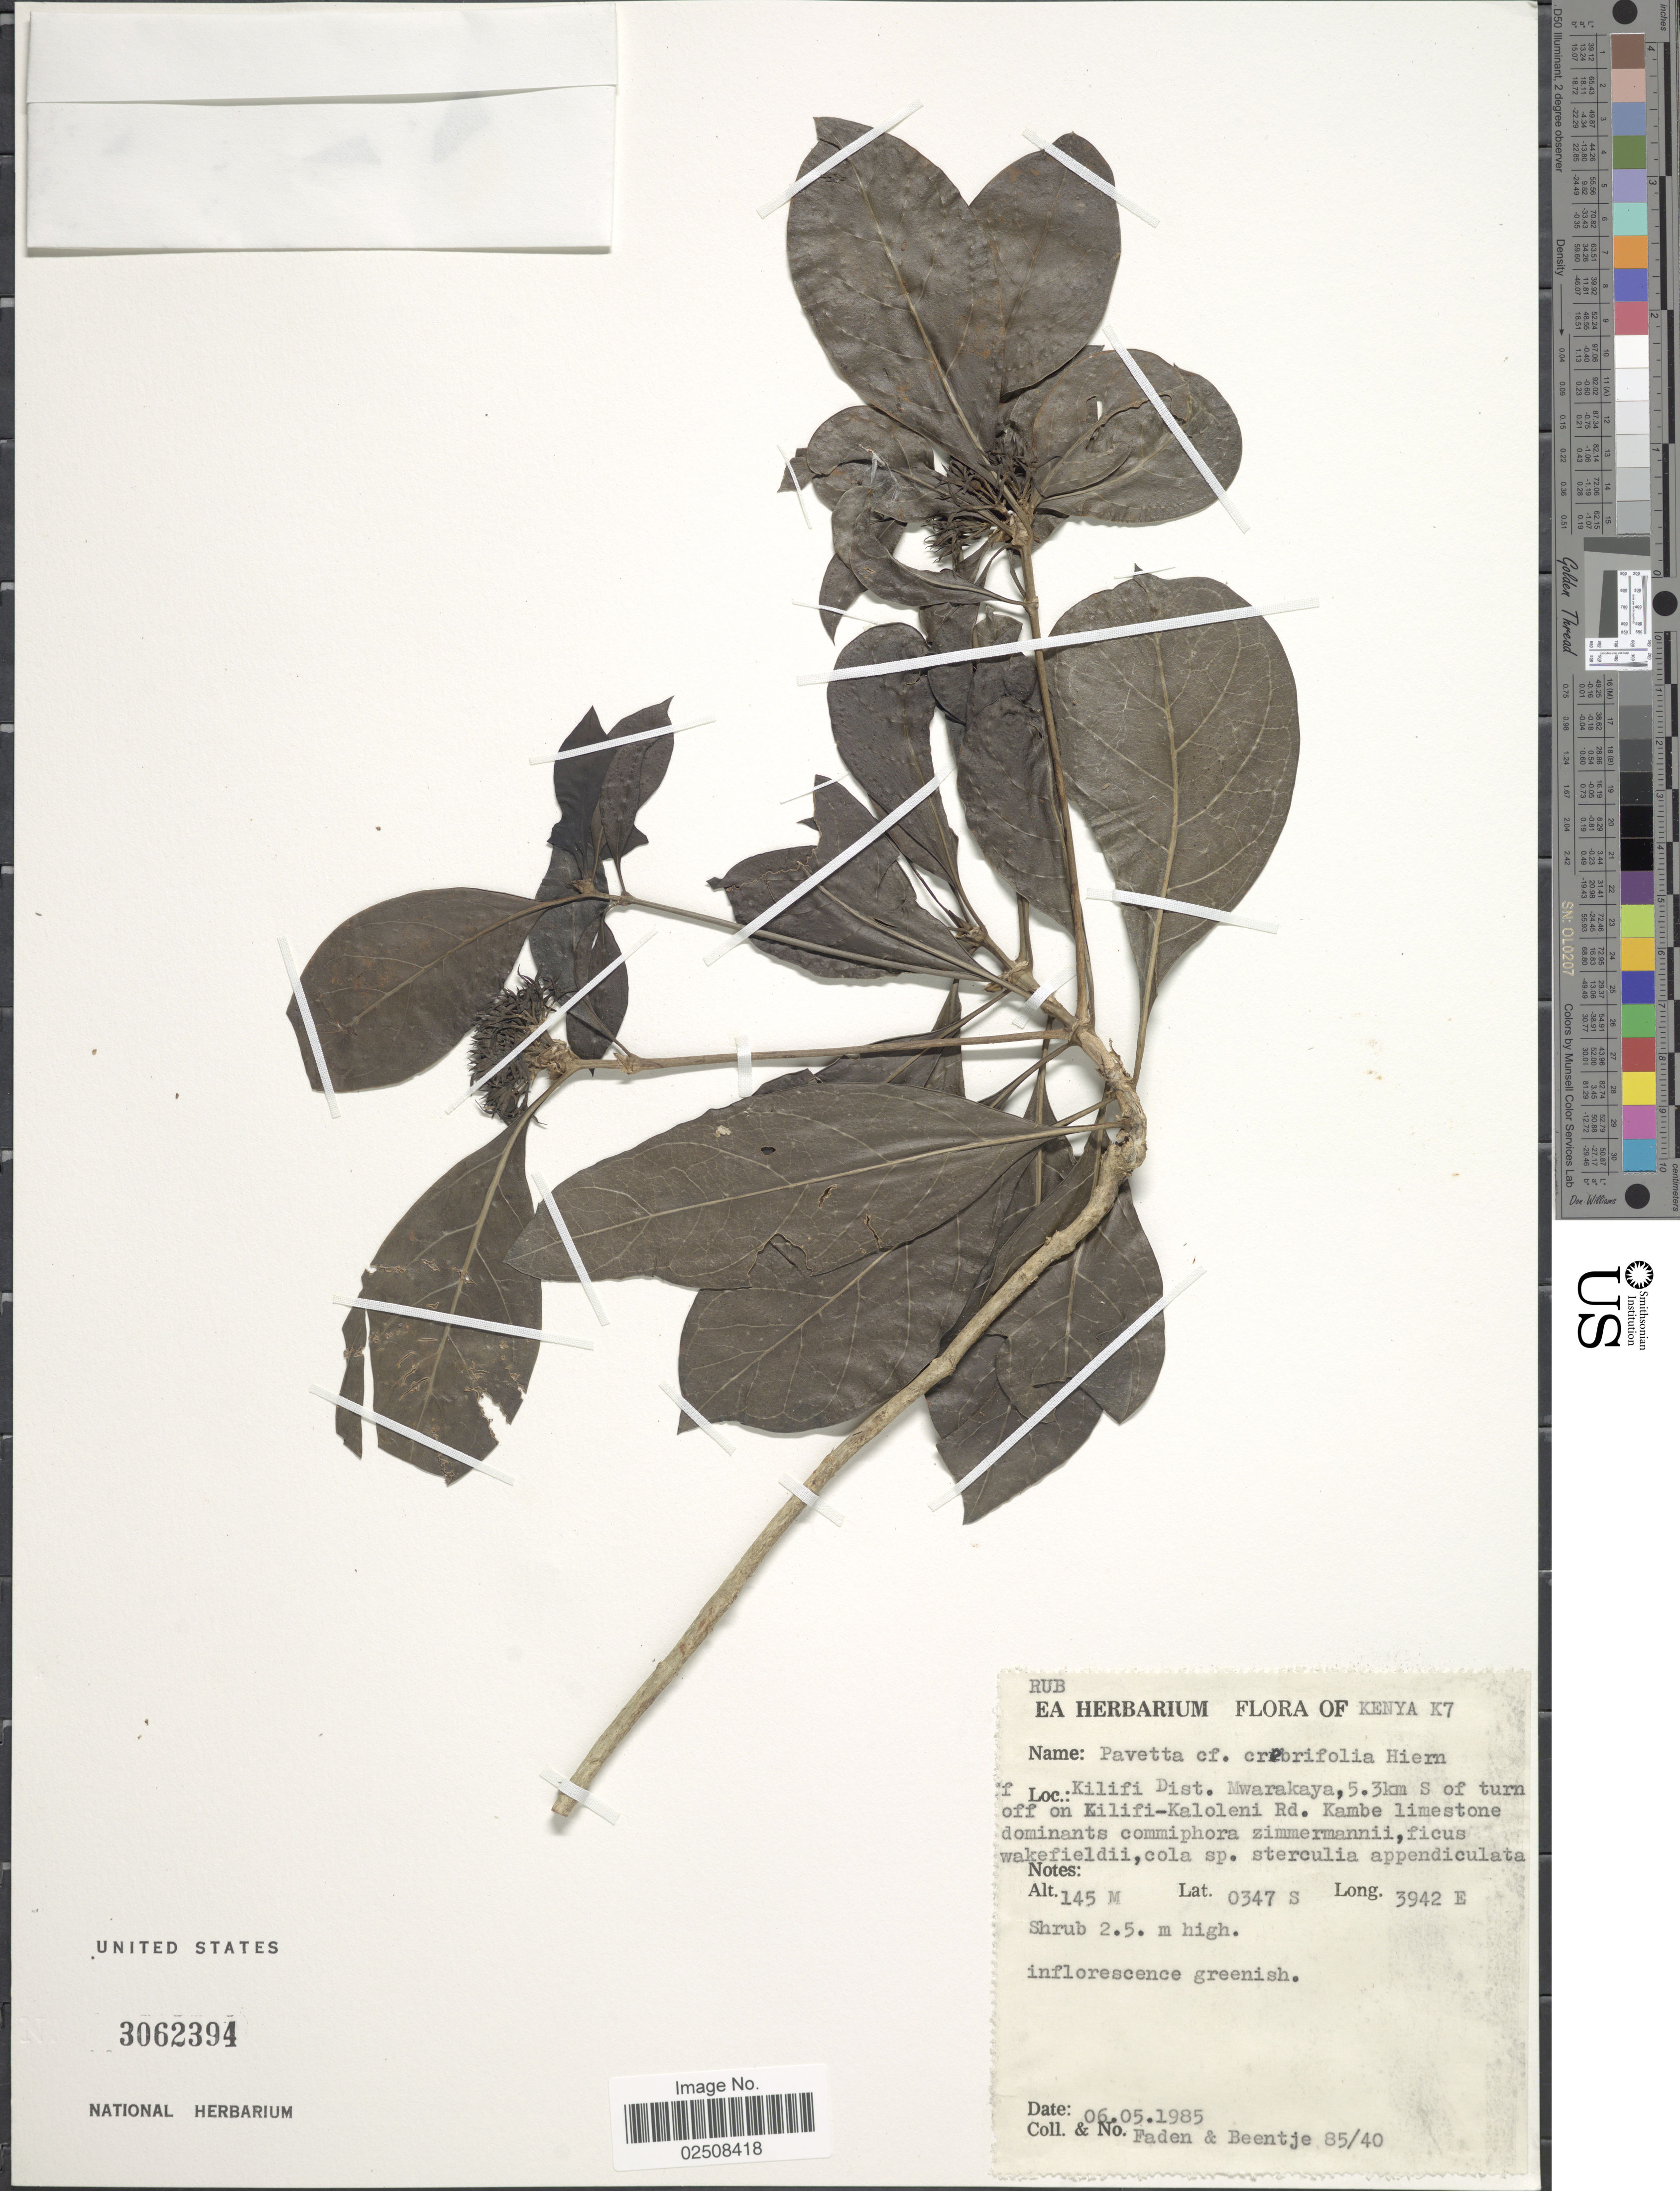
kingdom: Plantae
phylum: Tracheophyta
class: Magnoliopsida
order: Gentianales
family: Rubiaceae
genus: Pavetta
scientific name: Pavetta crebrifolia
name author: Hiern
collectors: -- Faden & -- Beentje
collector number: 85/40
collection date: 1985-05-06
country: Kenya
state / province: Kilifi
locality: Kenya K7. Kilifi Dist. Mwarakaya, 5.3 km S of turn off on Kilifi-Kaloleni Rd. Kambe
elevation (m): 145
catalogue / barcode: US 3062394